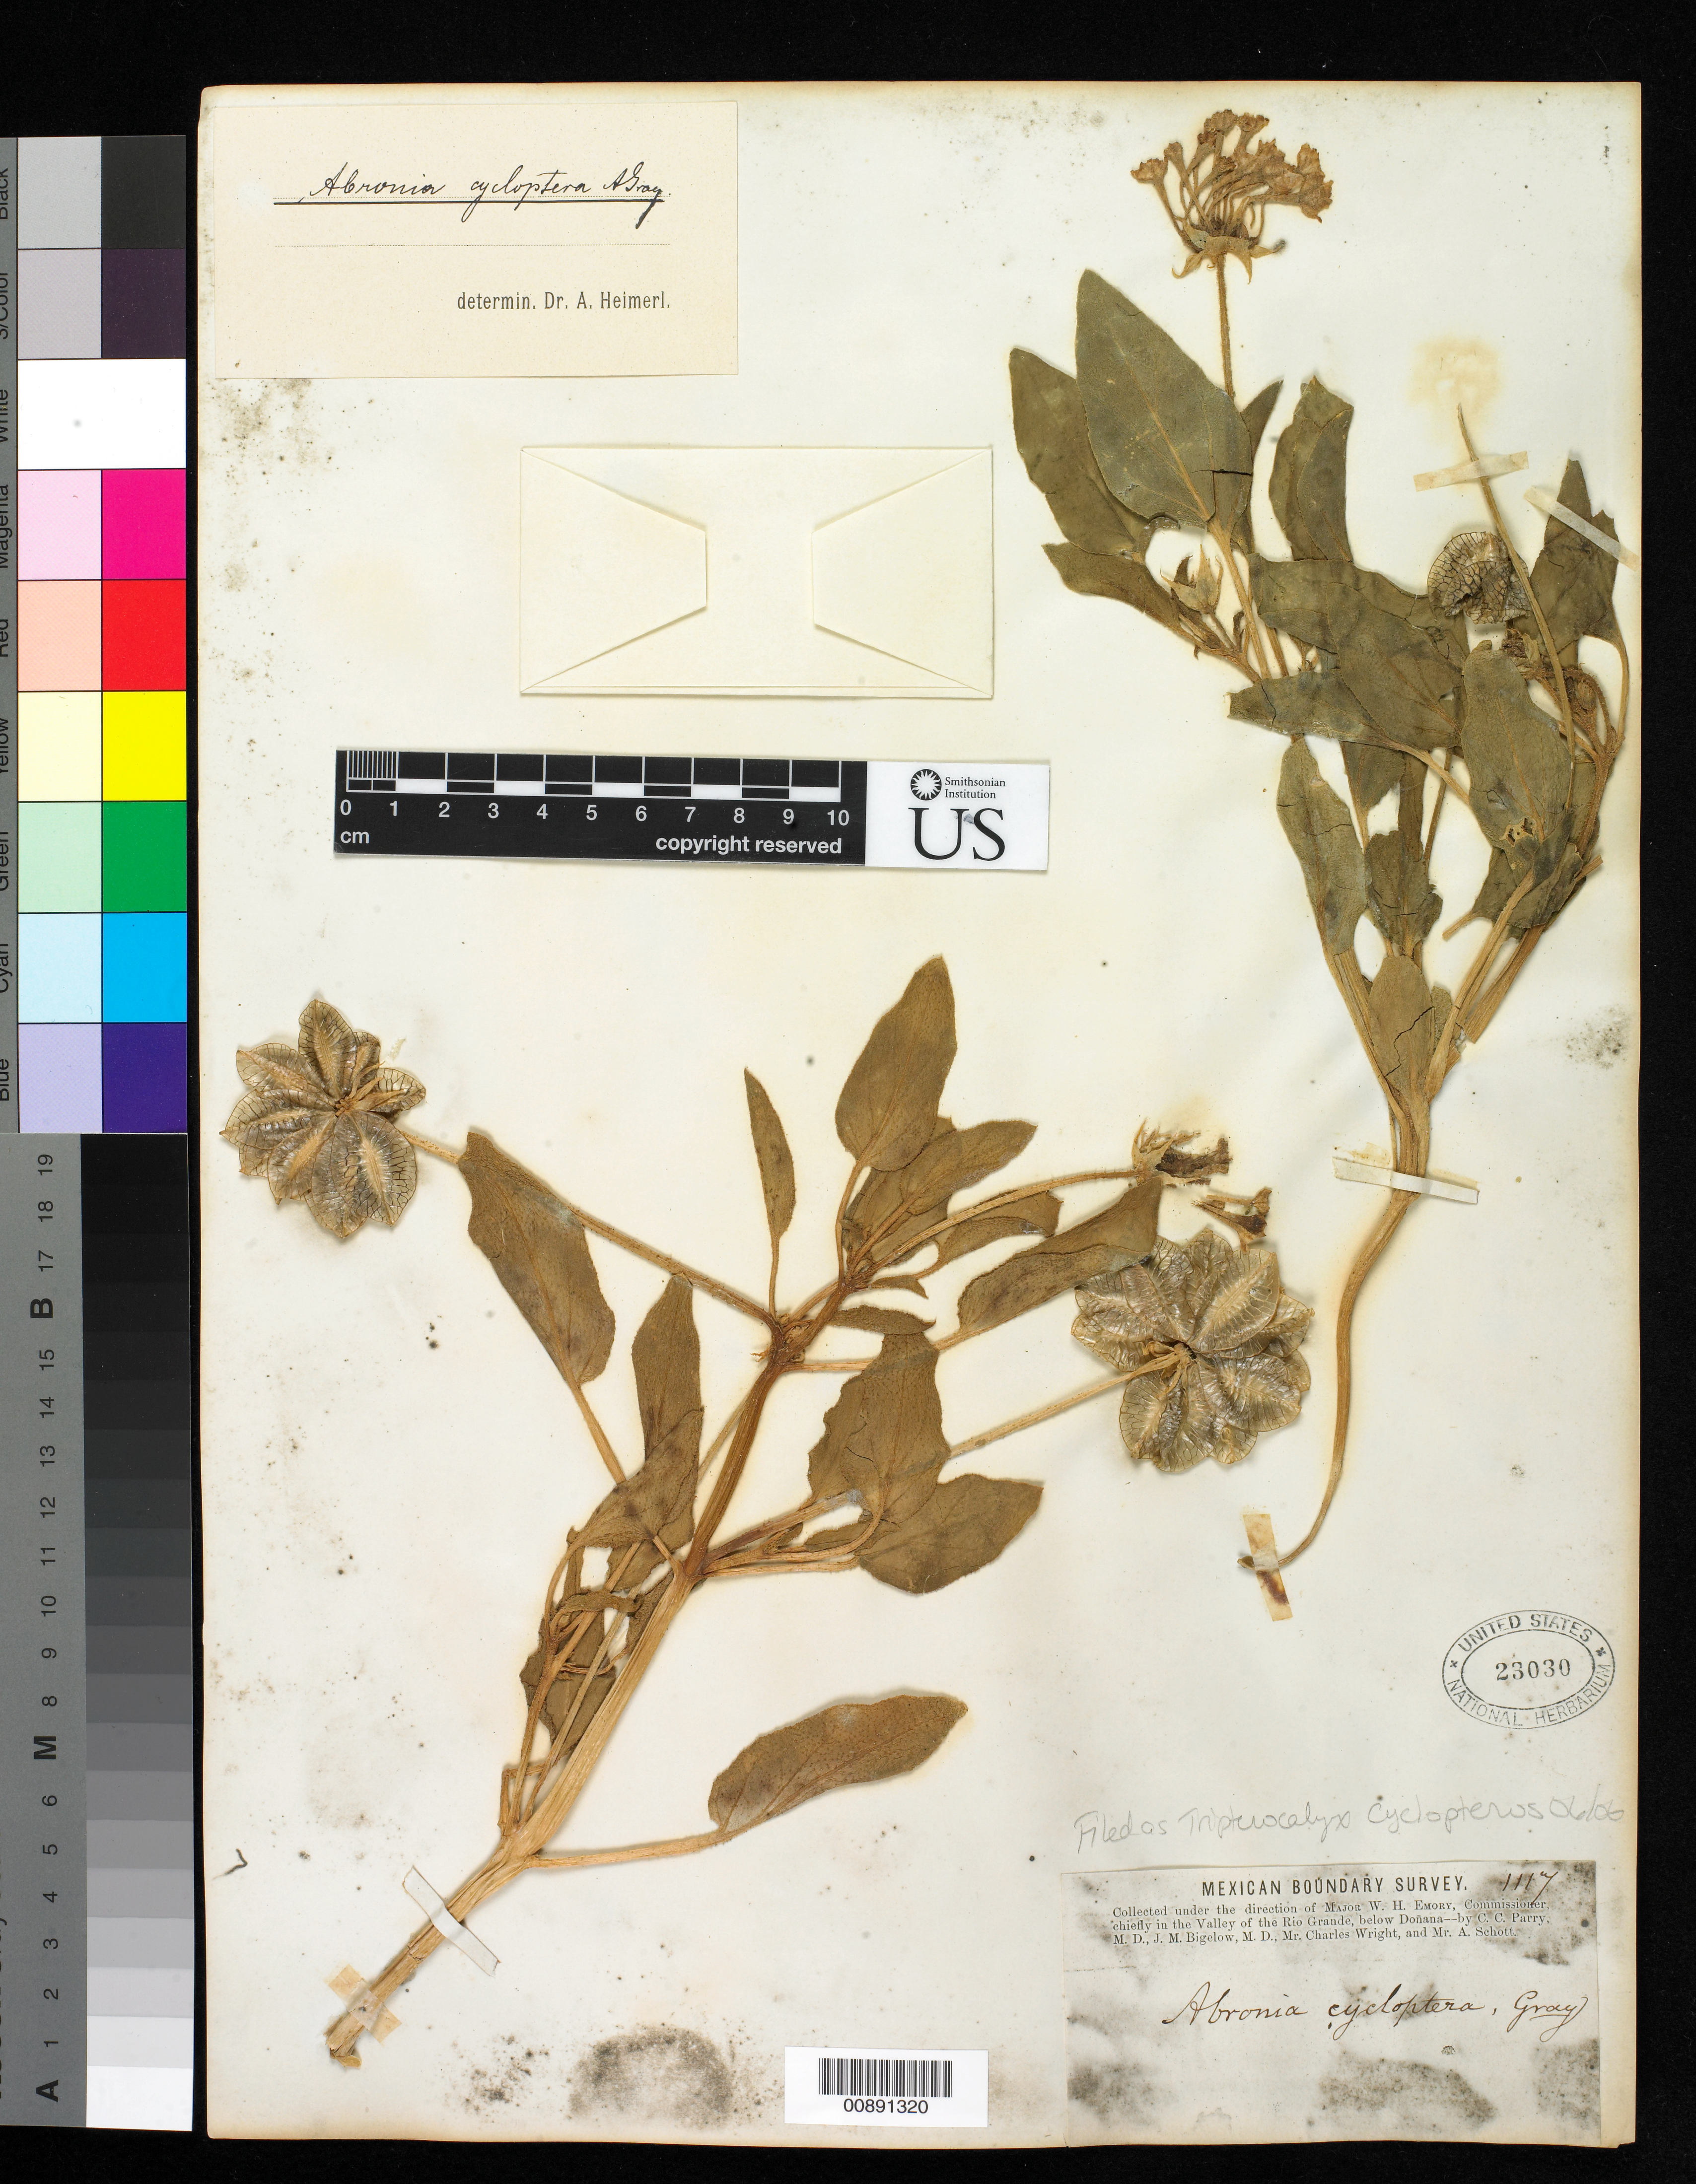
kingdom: Plantae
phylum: Tracheophyta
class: Magnoliopsida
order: Caryophyllales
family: Nyctaginaceae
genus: Tripterocalyx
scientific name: Tripterocalyx cyclopterus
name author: Standl.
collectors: C. C. Parry, J. M. Bigelow, C. Wright & A. C. V. Schott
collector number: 1117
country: United States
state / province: New Mexico / Texas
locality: Valley of the Rio Grande, below Doñana.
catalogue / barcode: US 23030